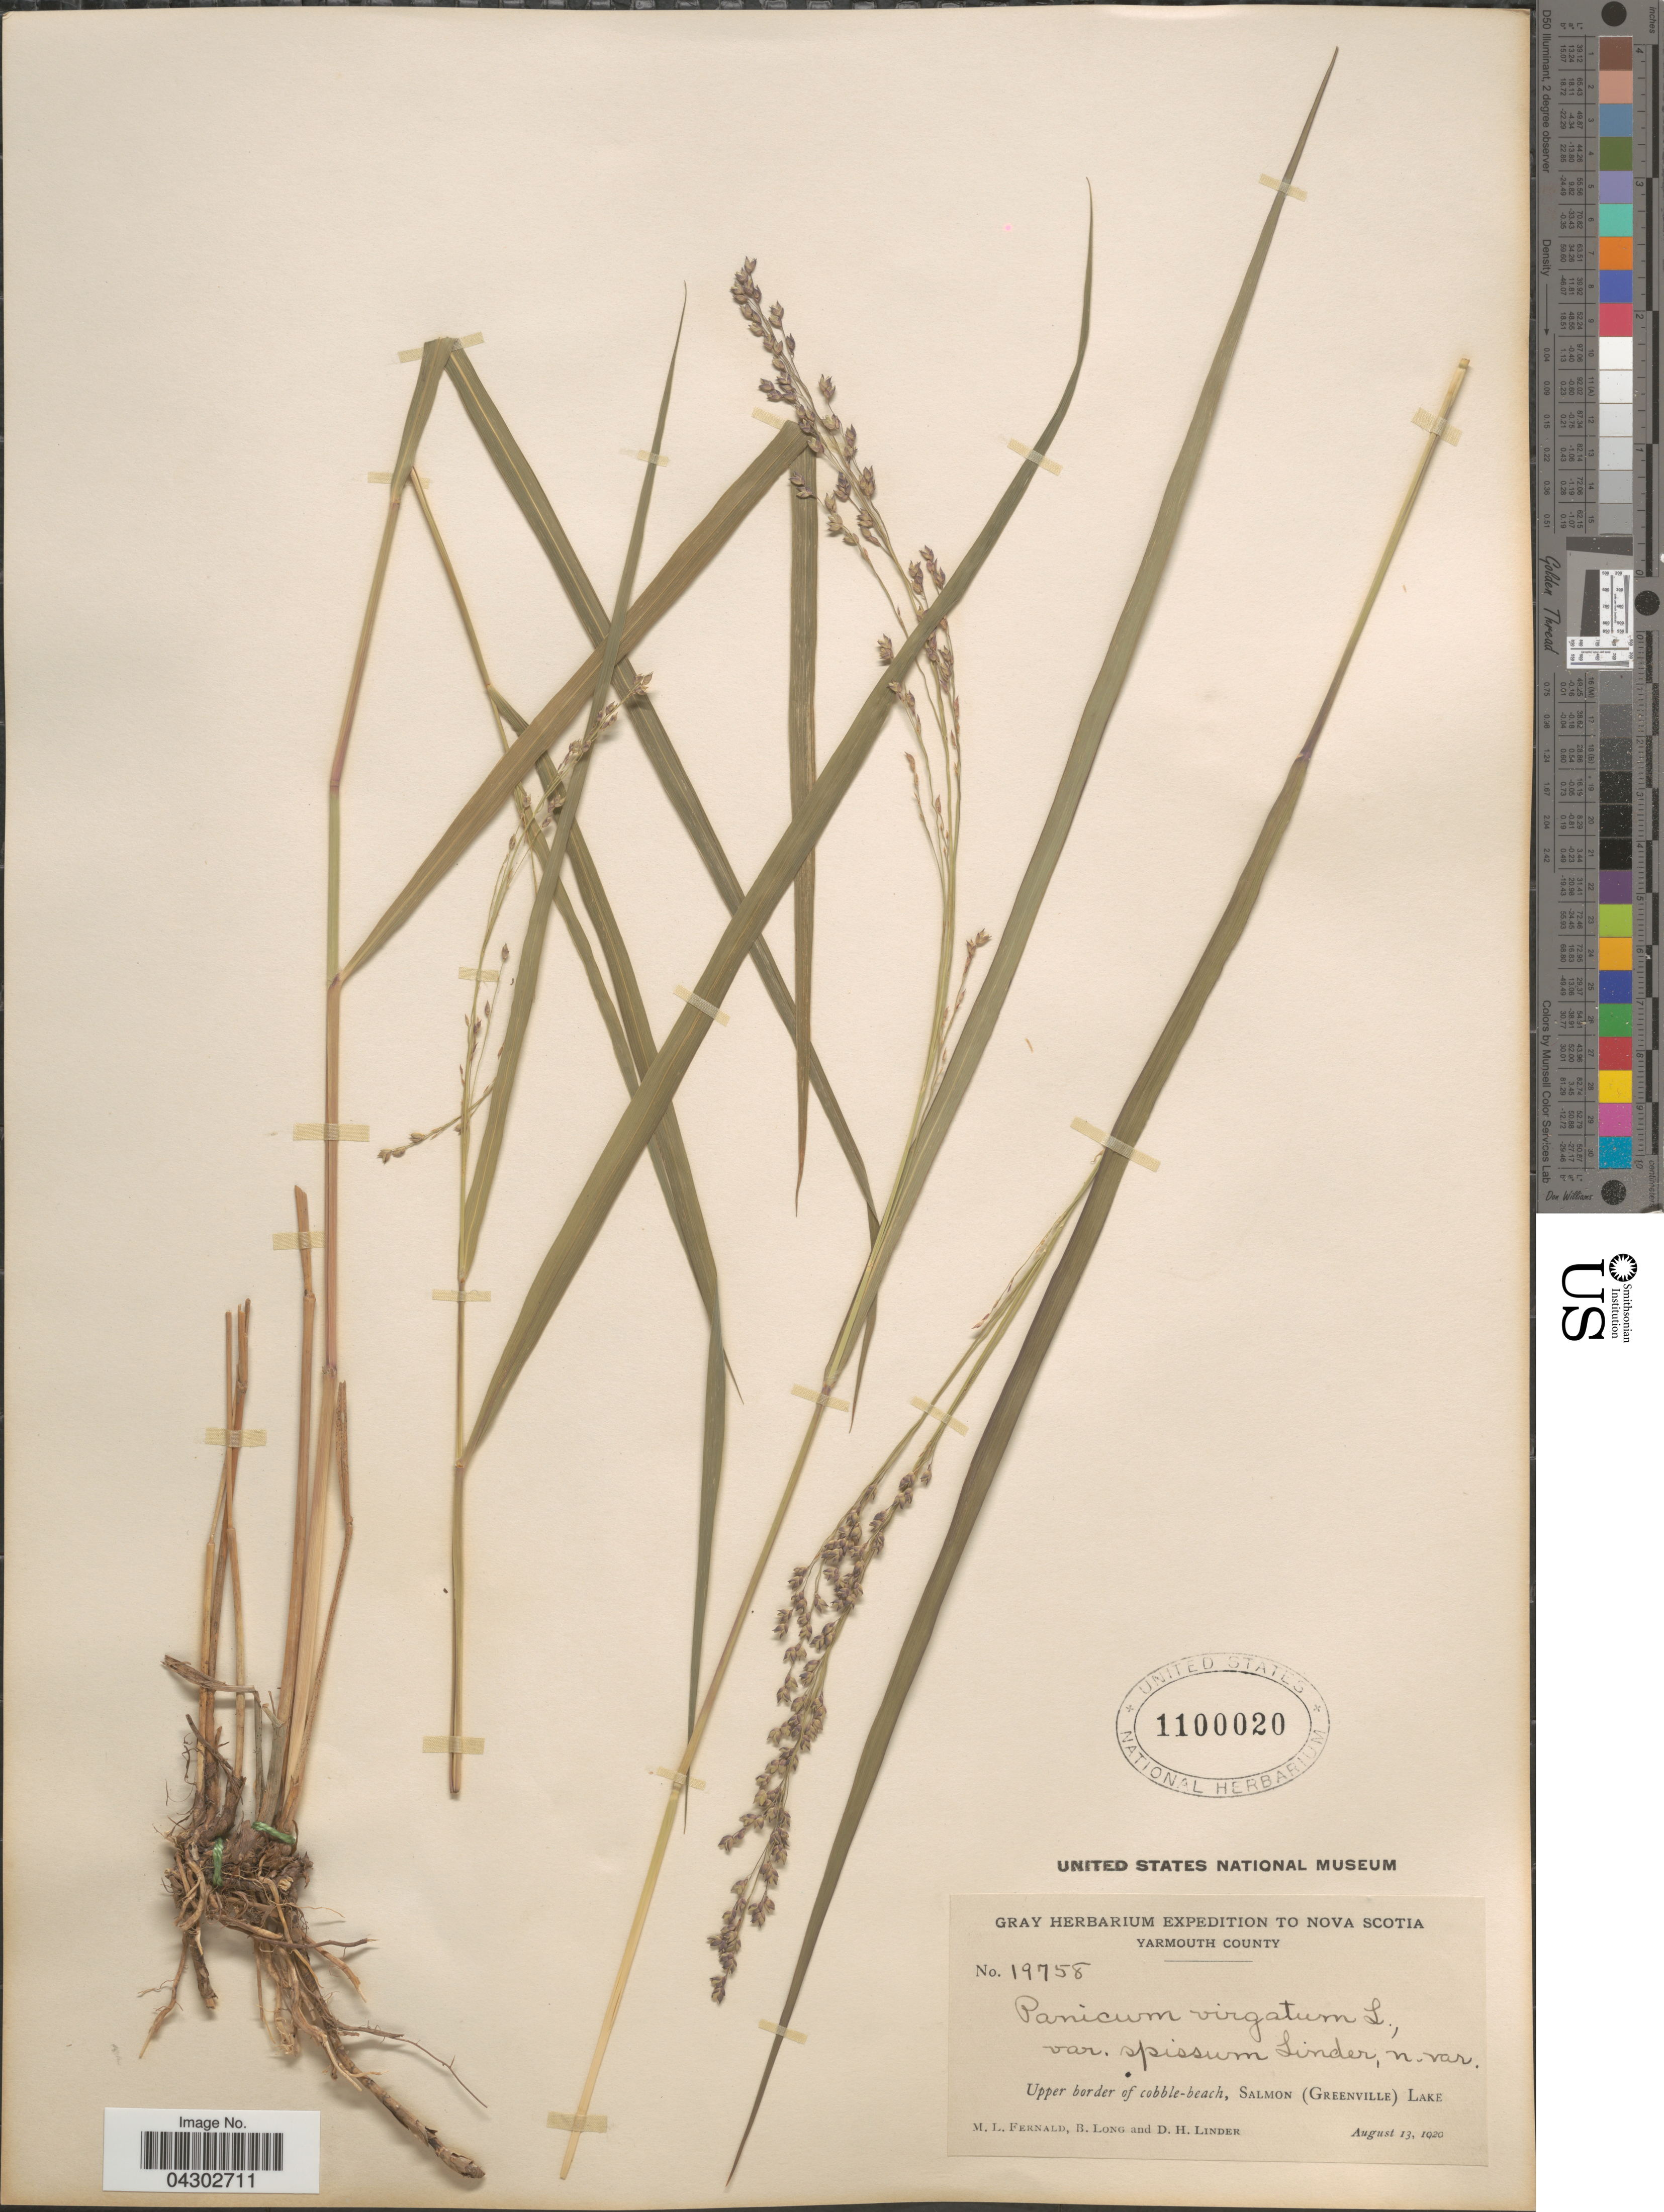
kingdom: Plantae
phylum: Tracheophyta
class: Liliopsida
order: Poales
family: Poaceae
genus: Panicum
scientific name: Panicum virgatum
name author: L.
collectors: M. L. Fernald, B. Long & D. Linder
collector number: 19758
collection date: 1920-08-13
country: Canada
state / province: Nova Scotia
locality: Gray Herbarium Expedition to Nova Scotia. Yarmouth County. Upper border of cobble-beach, Salmon (Greenville) Lake.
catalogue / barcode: US 1100020